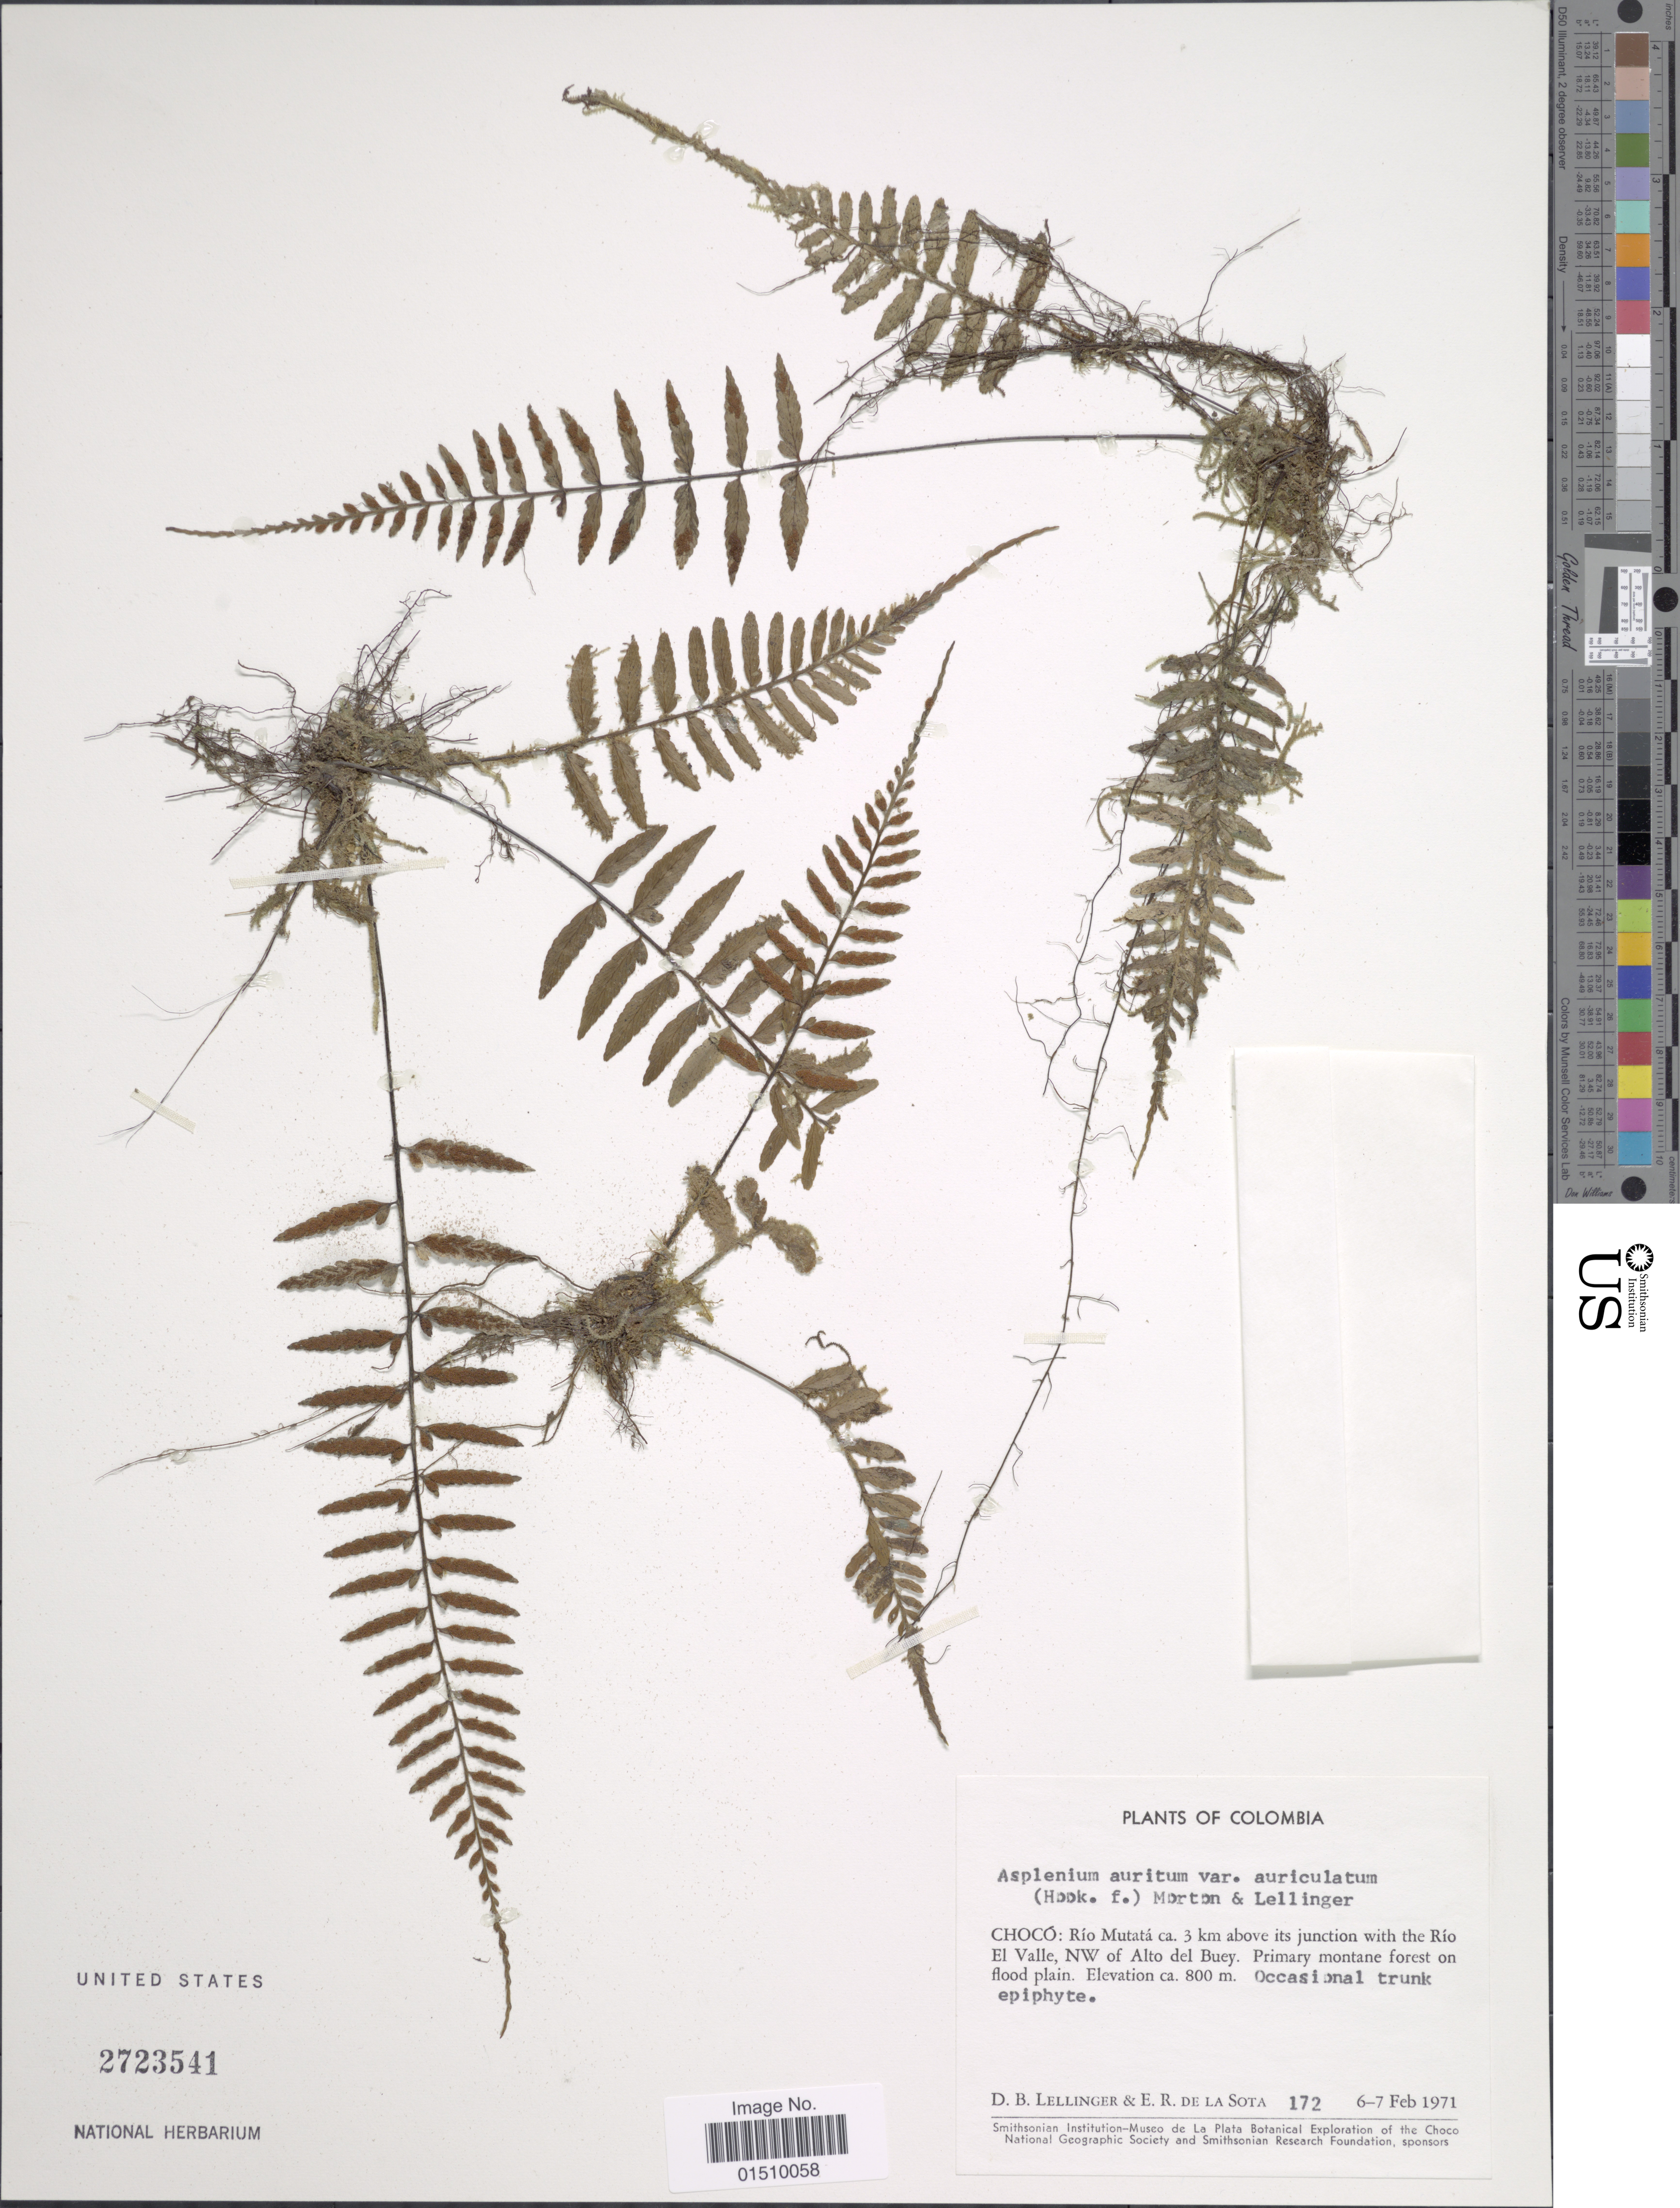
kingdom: Plantae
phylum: Tracheophyta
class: Polypodiopsida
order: Polypodiales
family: Aspleniaceae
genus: Asplenium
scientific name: Asplenium auritum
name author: Sw.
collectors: D. B. Lellinger & E. R. de la Sota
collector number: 172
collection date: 1971-02-06/1971-02-07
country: Colombia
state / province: Chocó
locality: Colombia, Choco: Rio Mutata ca. 3 km above its junction with the Rio El Valle, NW of Alto del Buey.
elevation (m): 800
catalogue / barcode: US 2723541